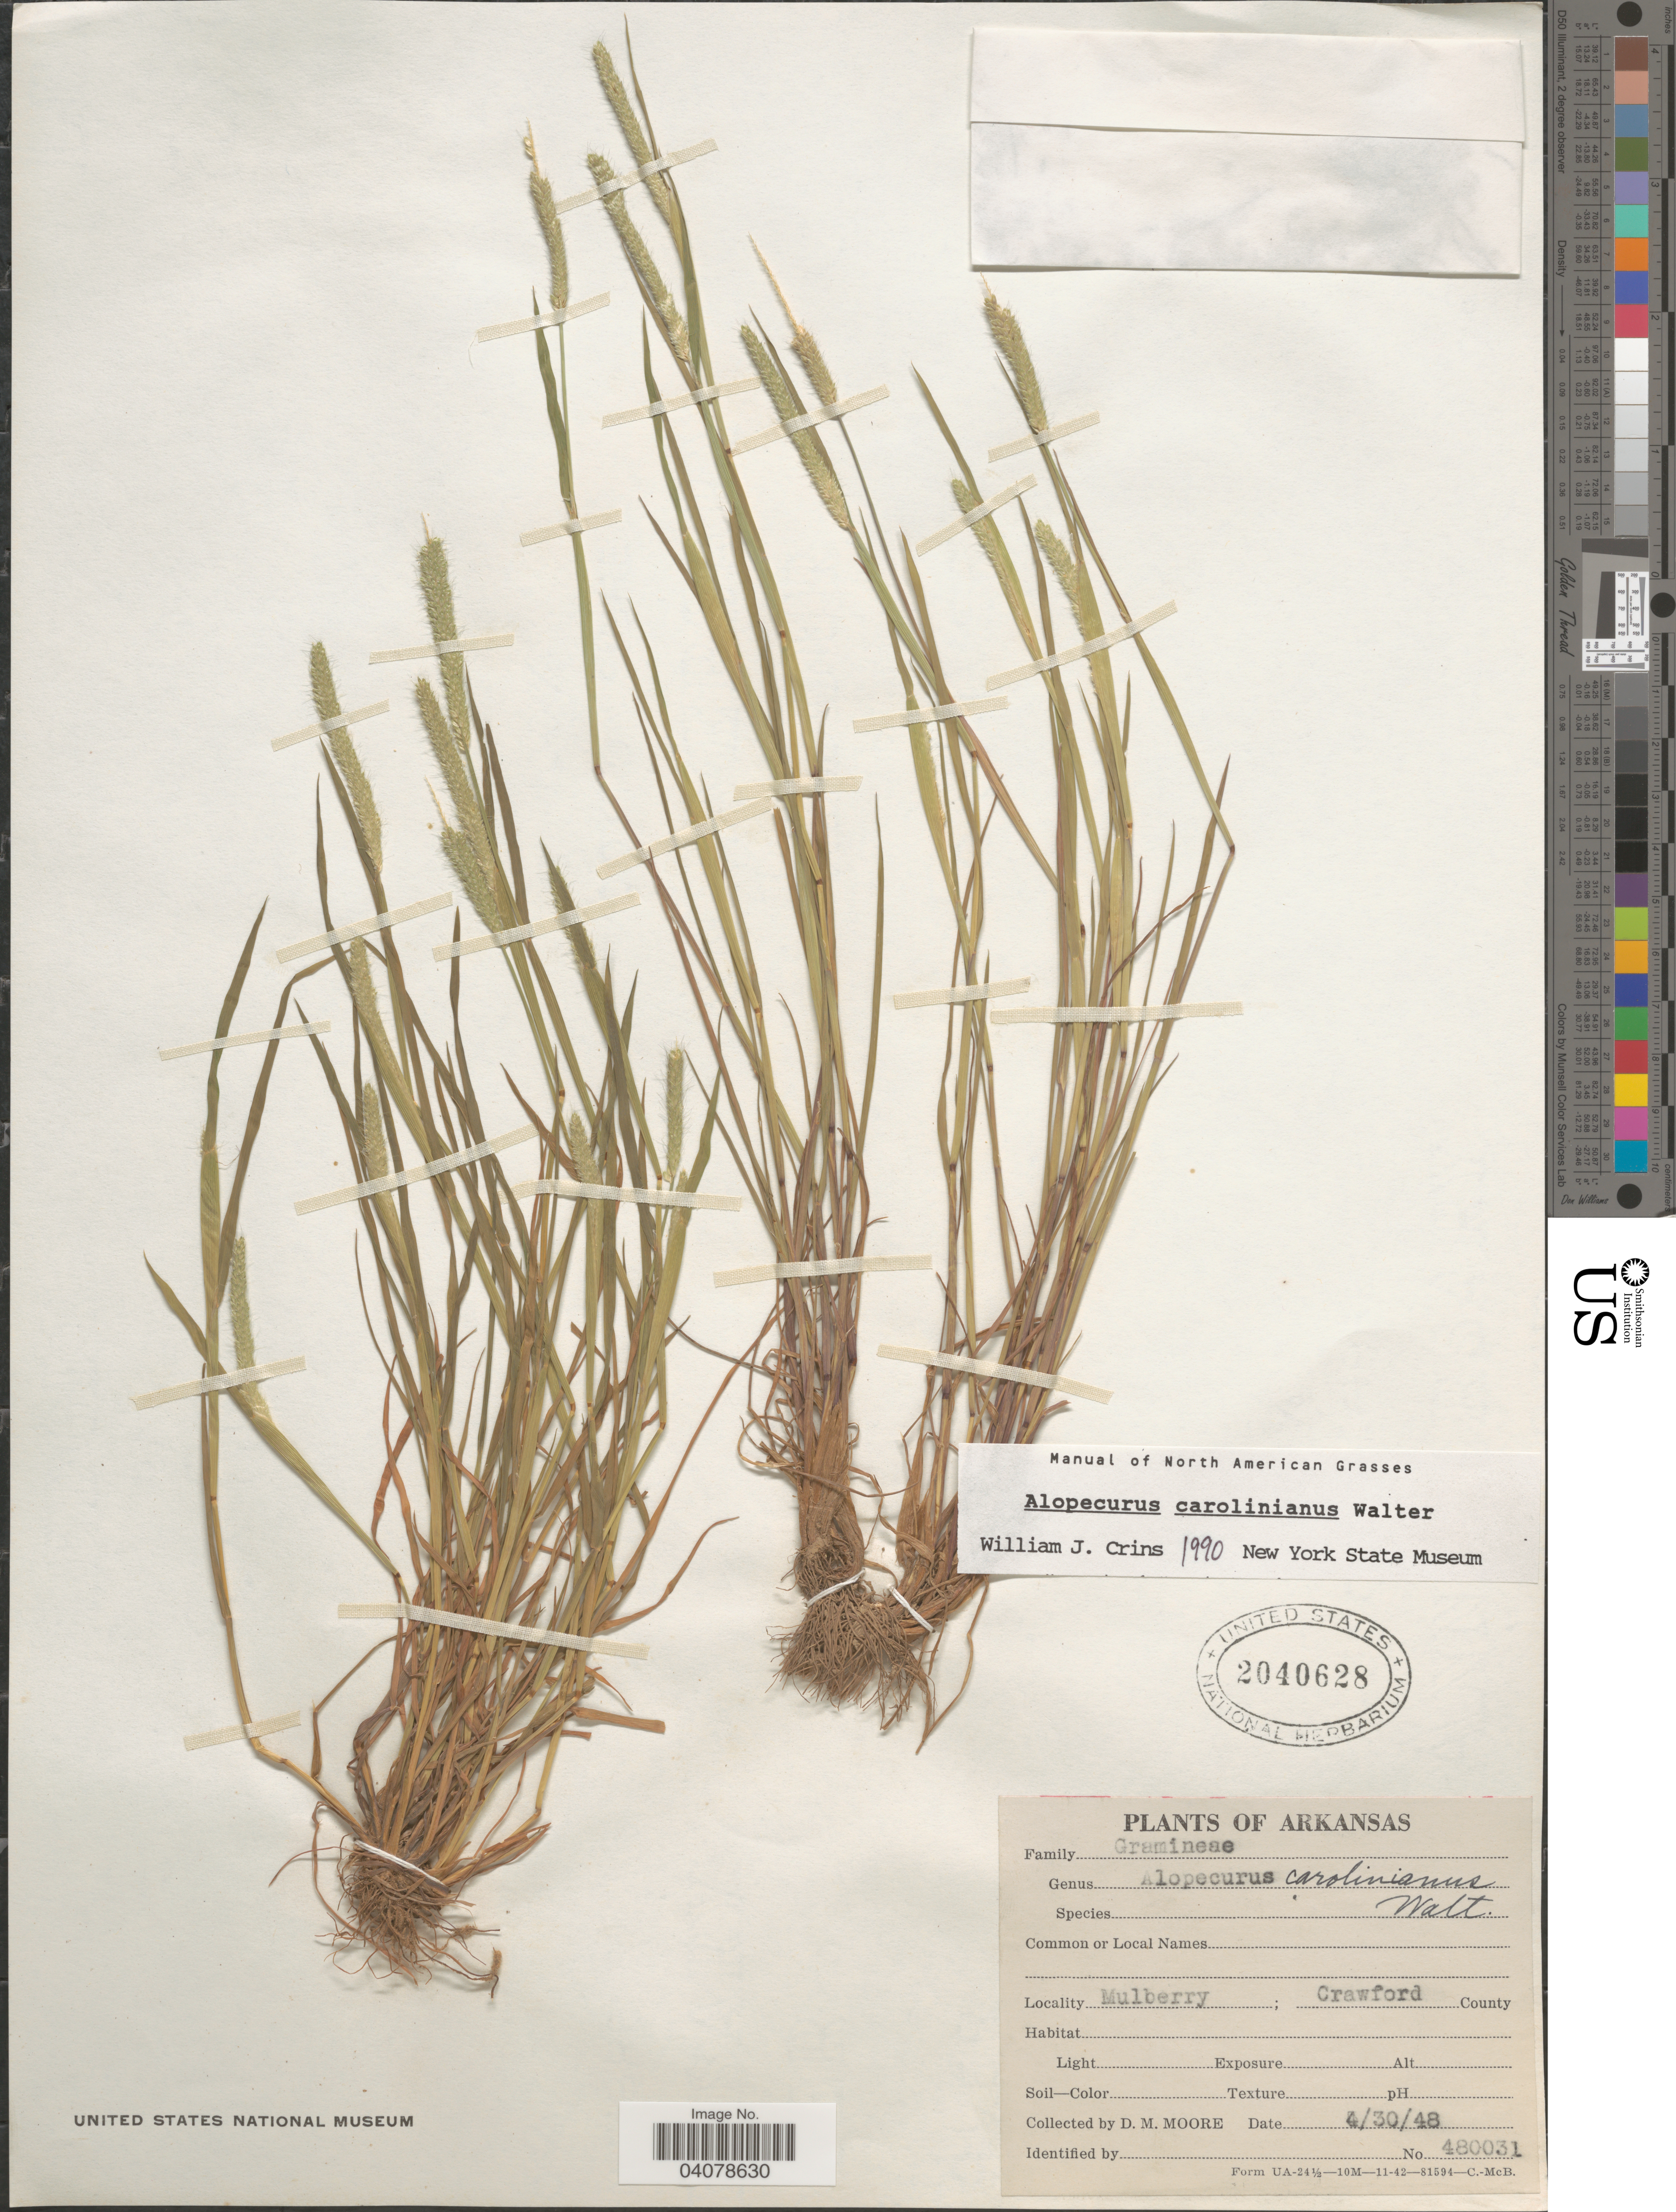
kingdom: Plantae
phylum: Tracheophyta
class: Liliopsida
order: Poales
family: Poaceae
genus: Alopecurus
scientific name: Alopecurus carolinianus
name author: Walter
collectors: D. Moore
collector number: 480031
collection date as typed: Transcribed d/m/y: 30/4/48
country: United States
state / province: Arkansas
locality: Mulberry; Crawford County.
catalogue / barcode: US 2040628